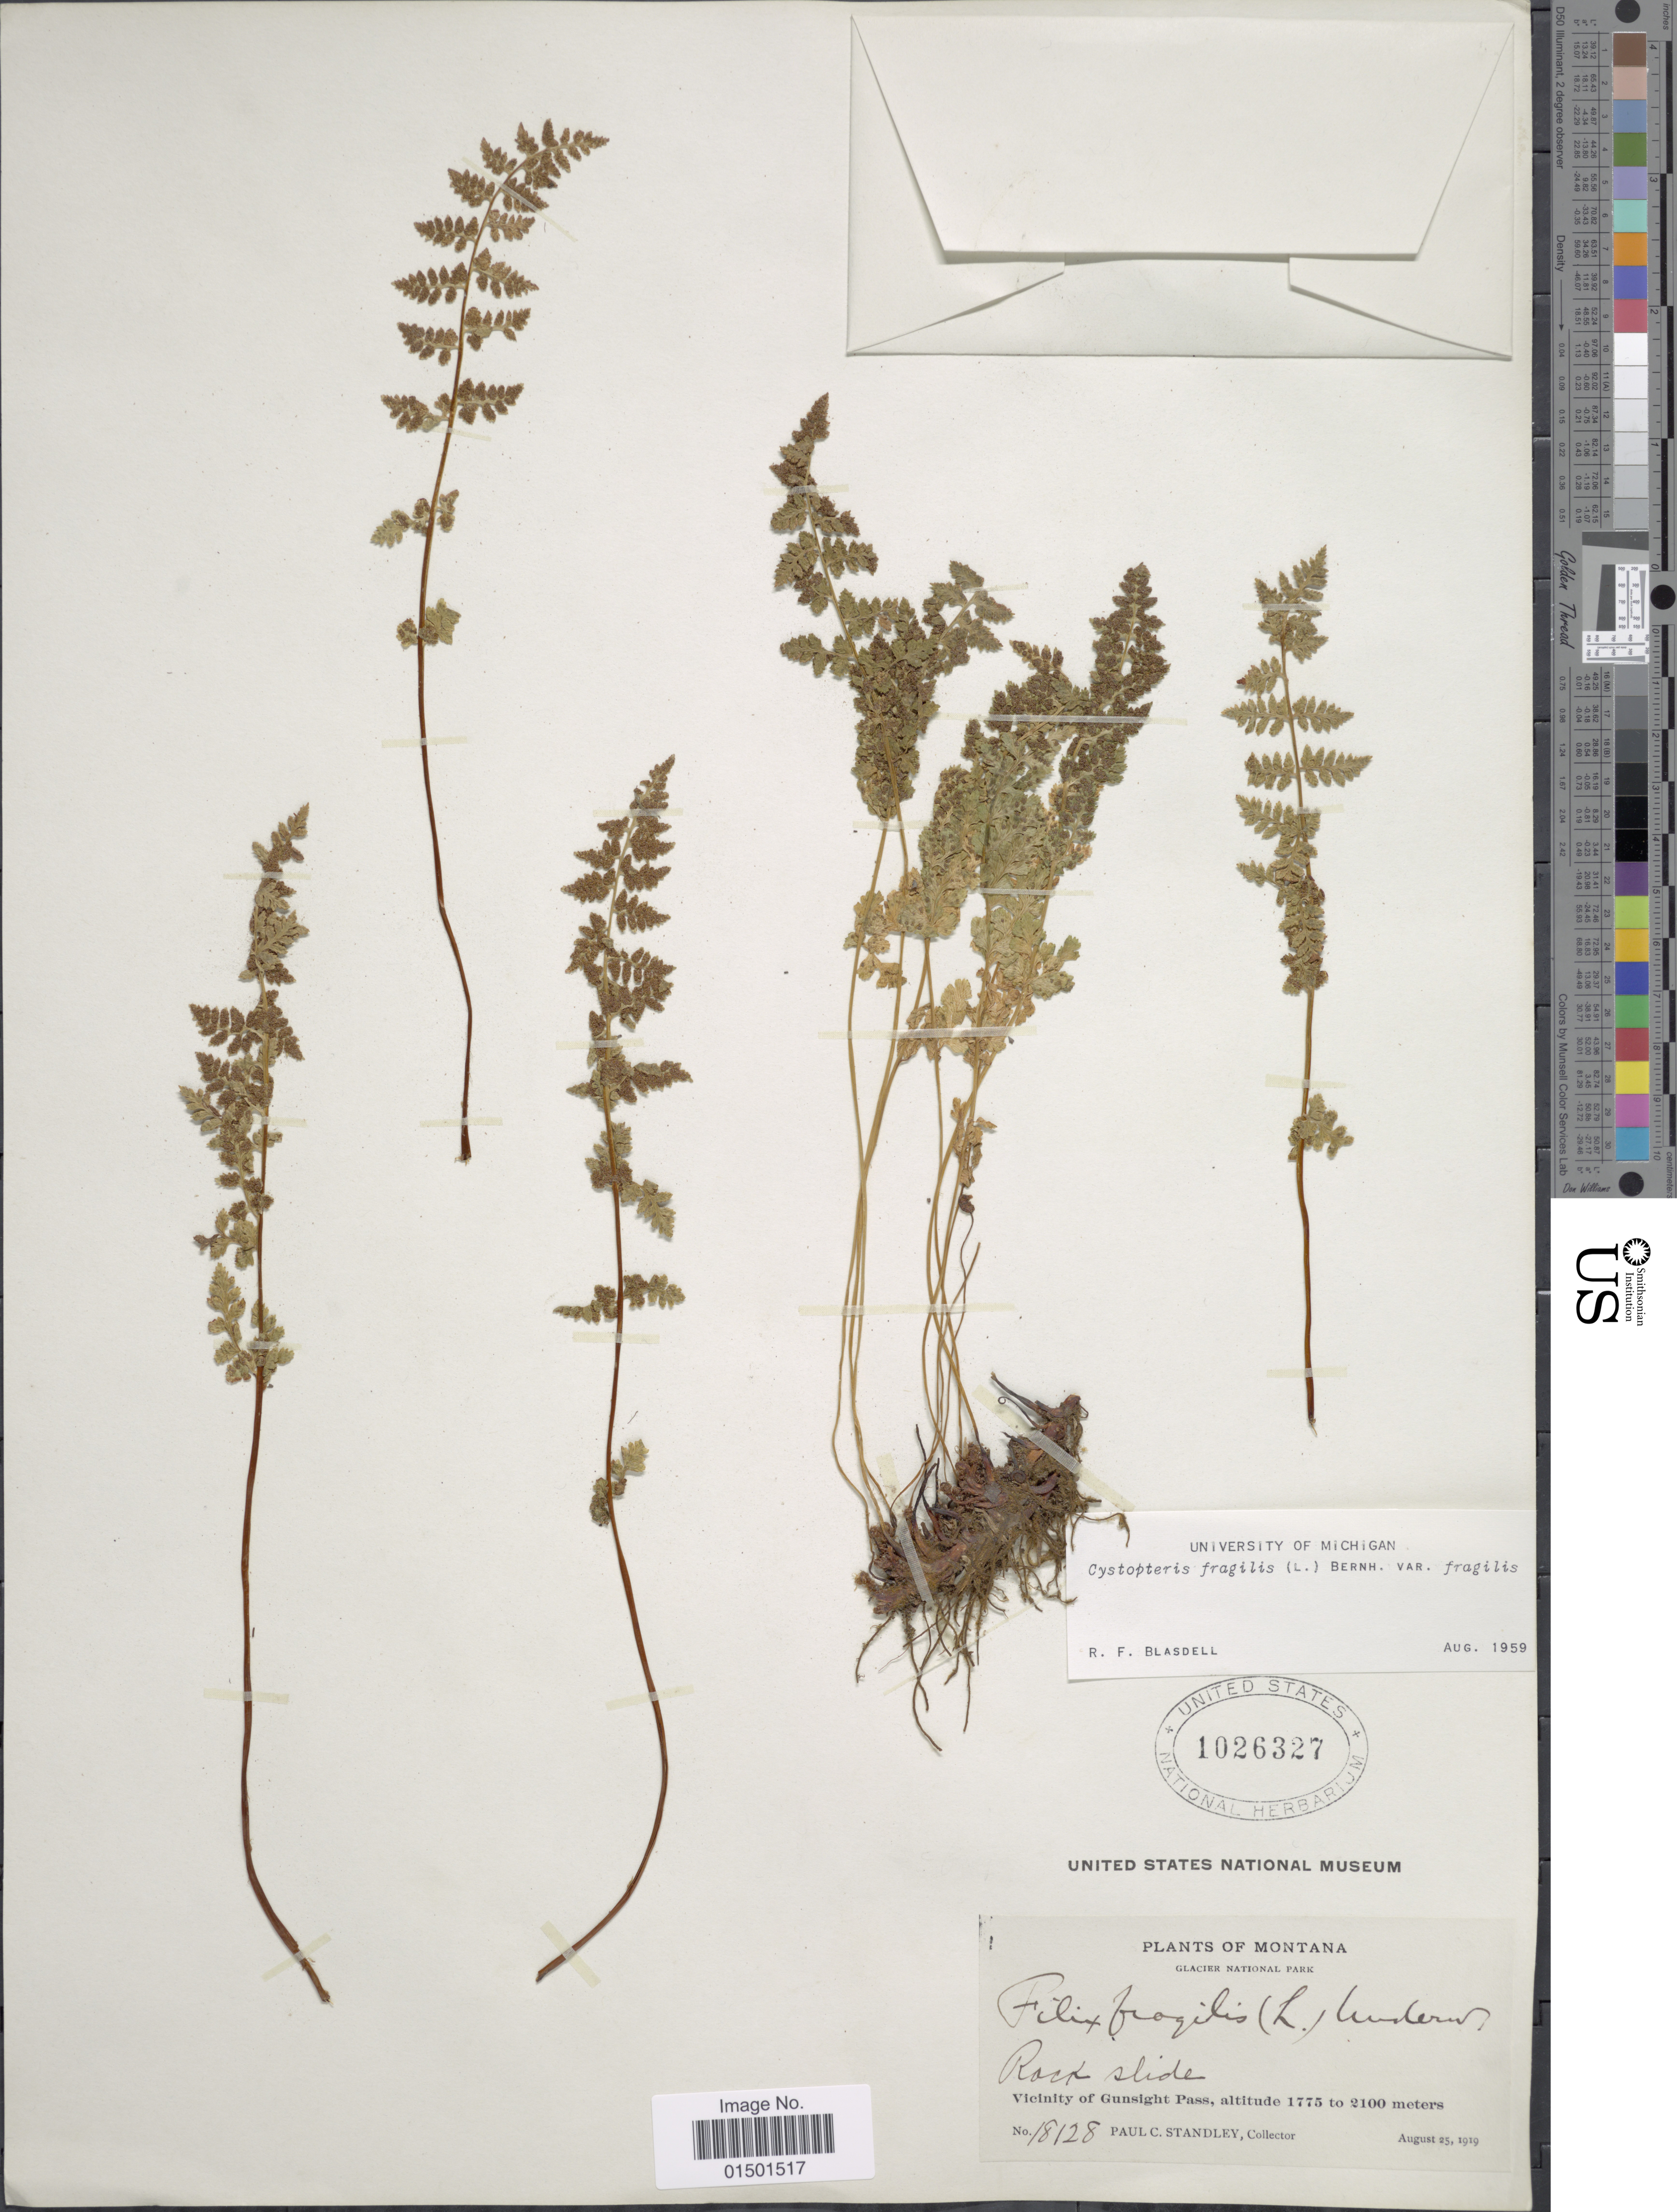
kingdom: Plantae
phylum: Tracheophyta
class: Polypodiopsida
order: Polypodiales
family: Cystopteridaceae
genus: Cystopteris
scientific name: Cystopteris fragilis var. fragilis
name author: (L.) Bernh.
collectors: P. C. Standley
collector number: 18128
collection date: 1919-08-25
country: United States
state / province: Montana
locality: Glacier National Park. Vicinity of Gunsight Pass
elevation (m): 1775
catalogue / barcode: US 1026327